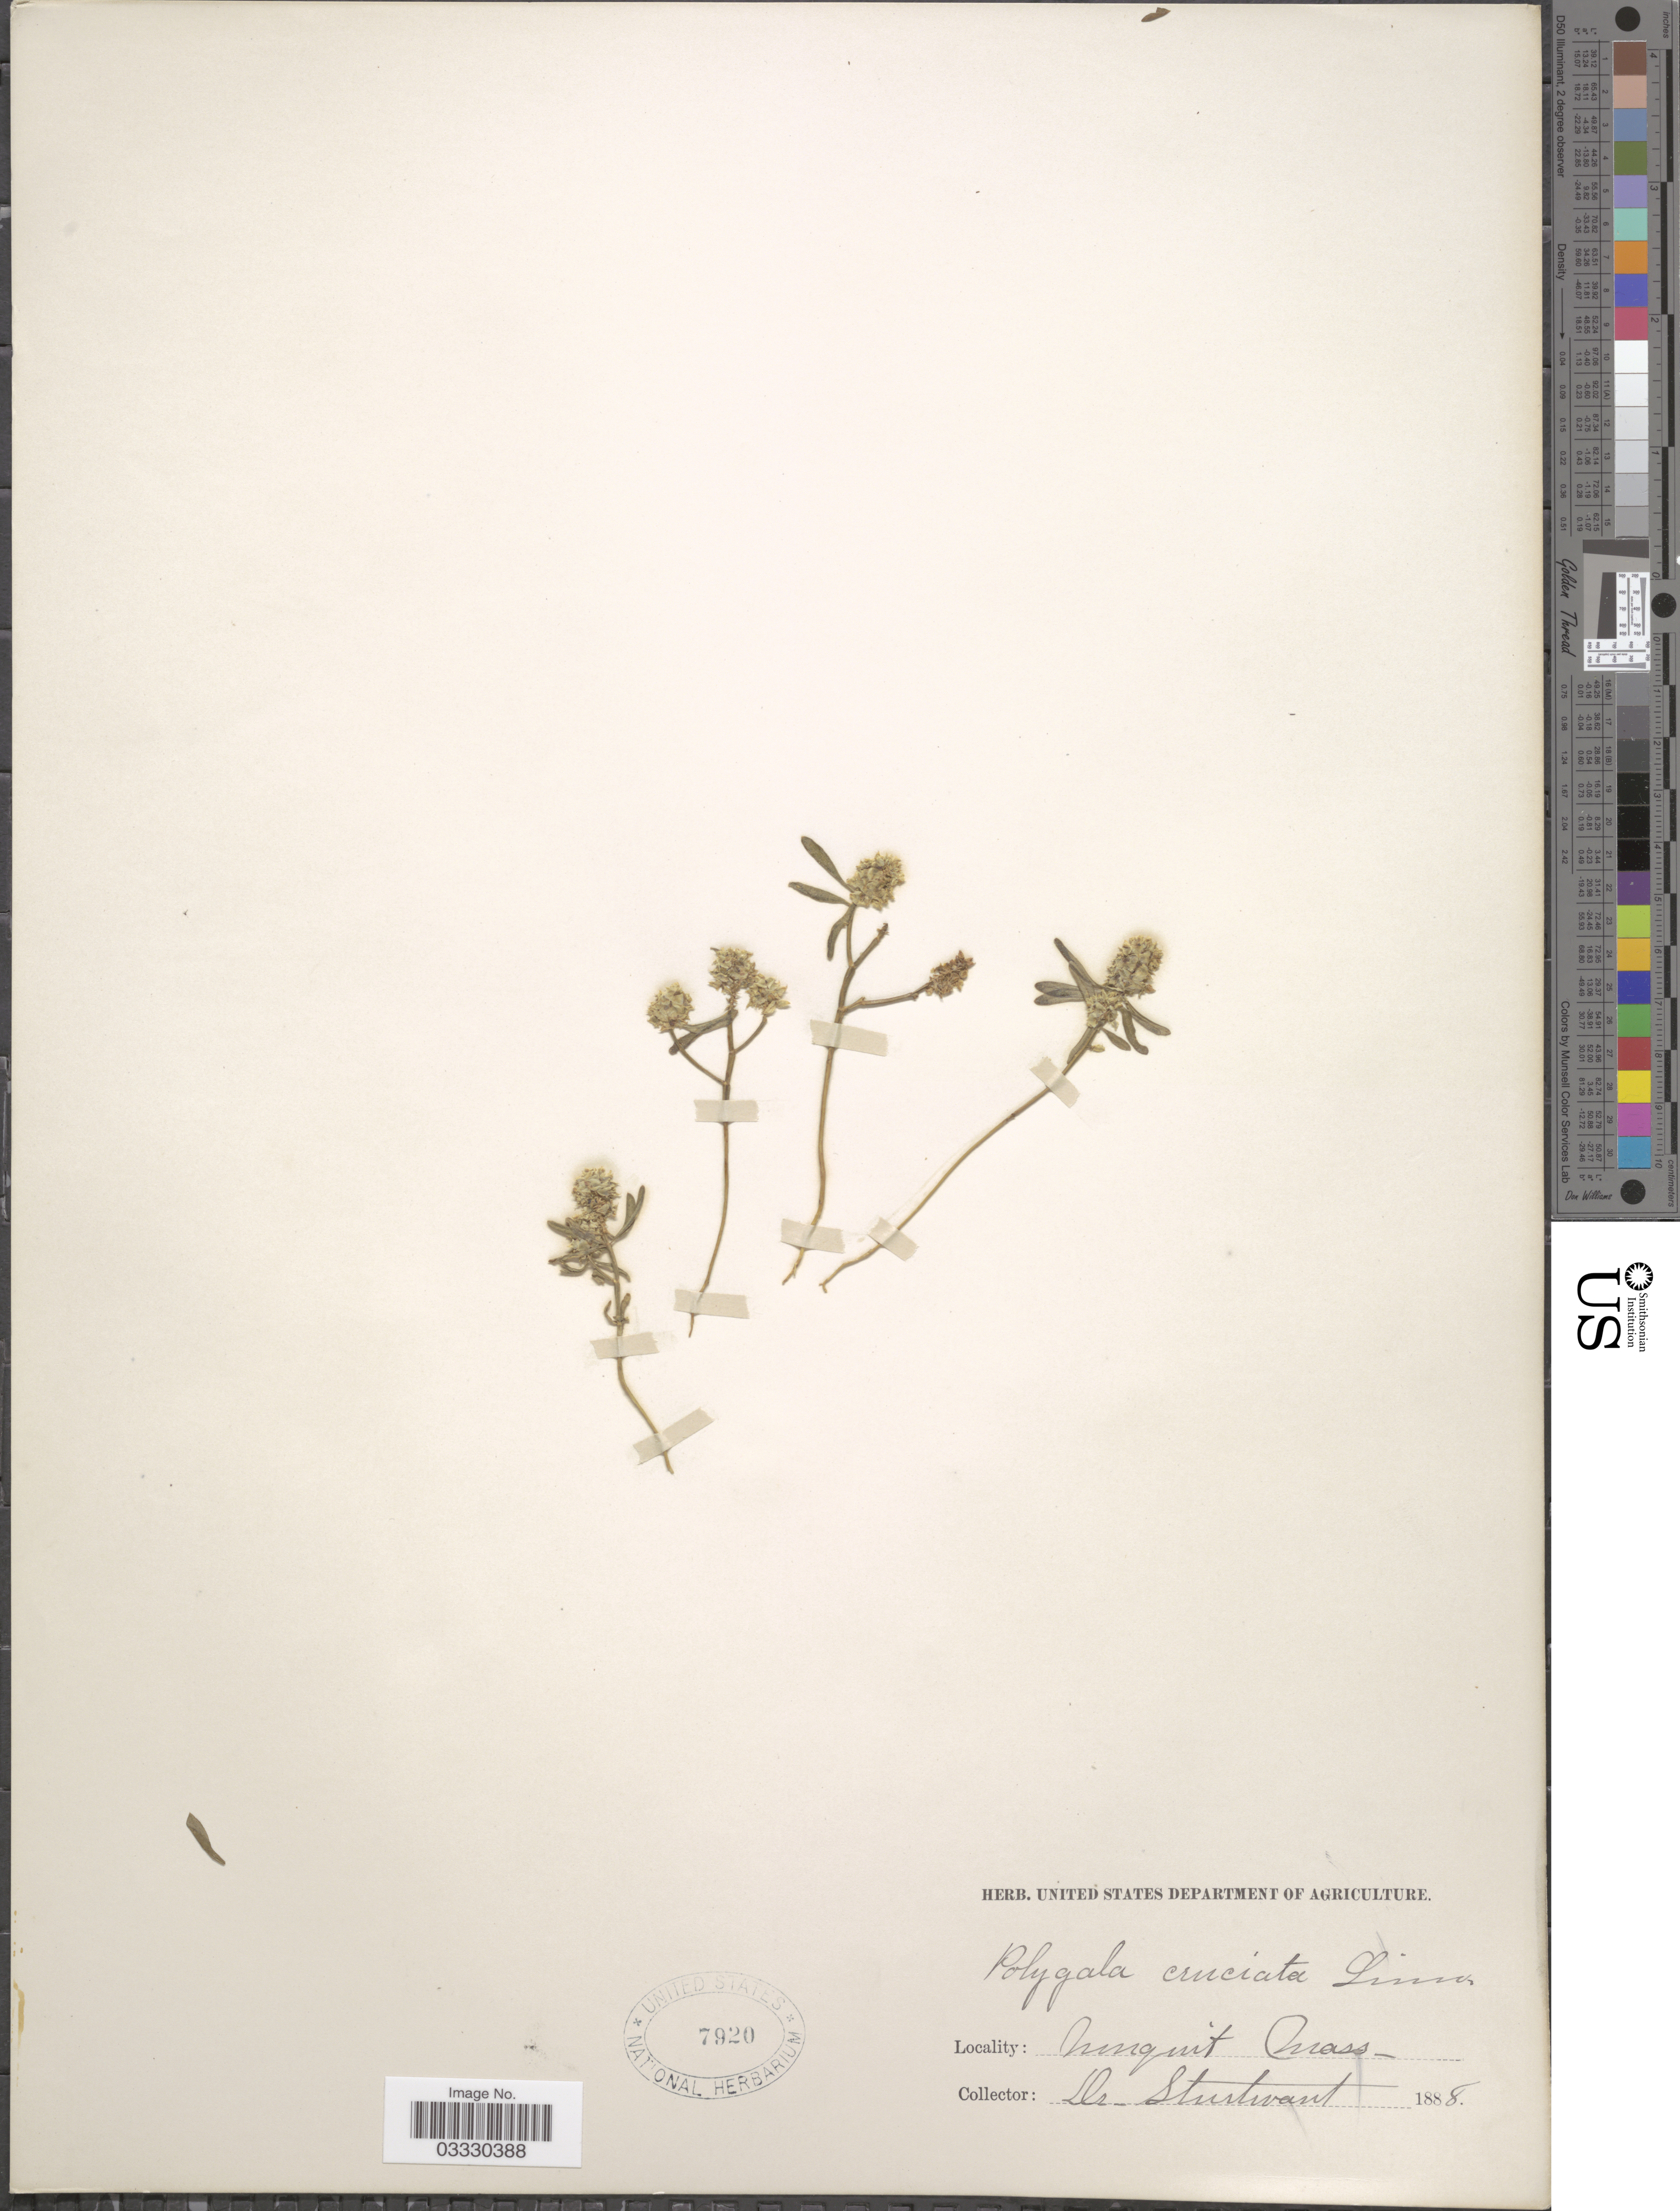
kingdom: Plantae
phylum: Tracheophyta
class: Magnoliopsida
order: Fabales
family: Polygalaceae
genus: Polygala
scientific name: Polygala cruciata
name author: L.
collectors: Sturtevant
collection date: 1888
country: United States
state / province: Massachusetts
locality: Nonquit.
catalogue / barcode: US 7920